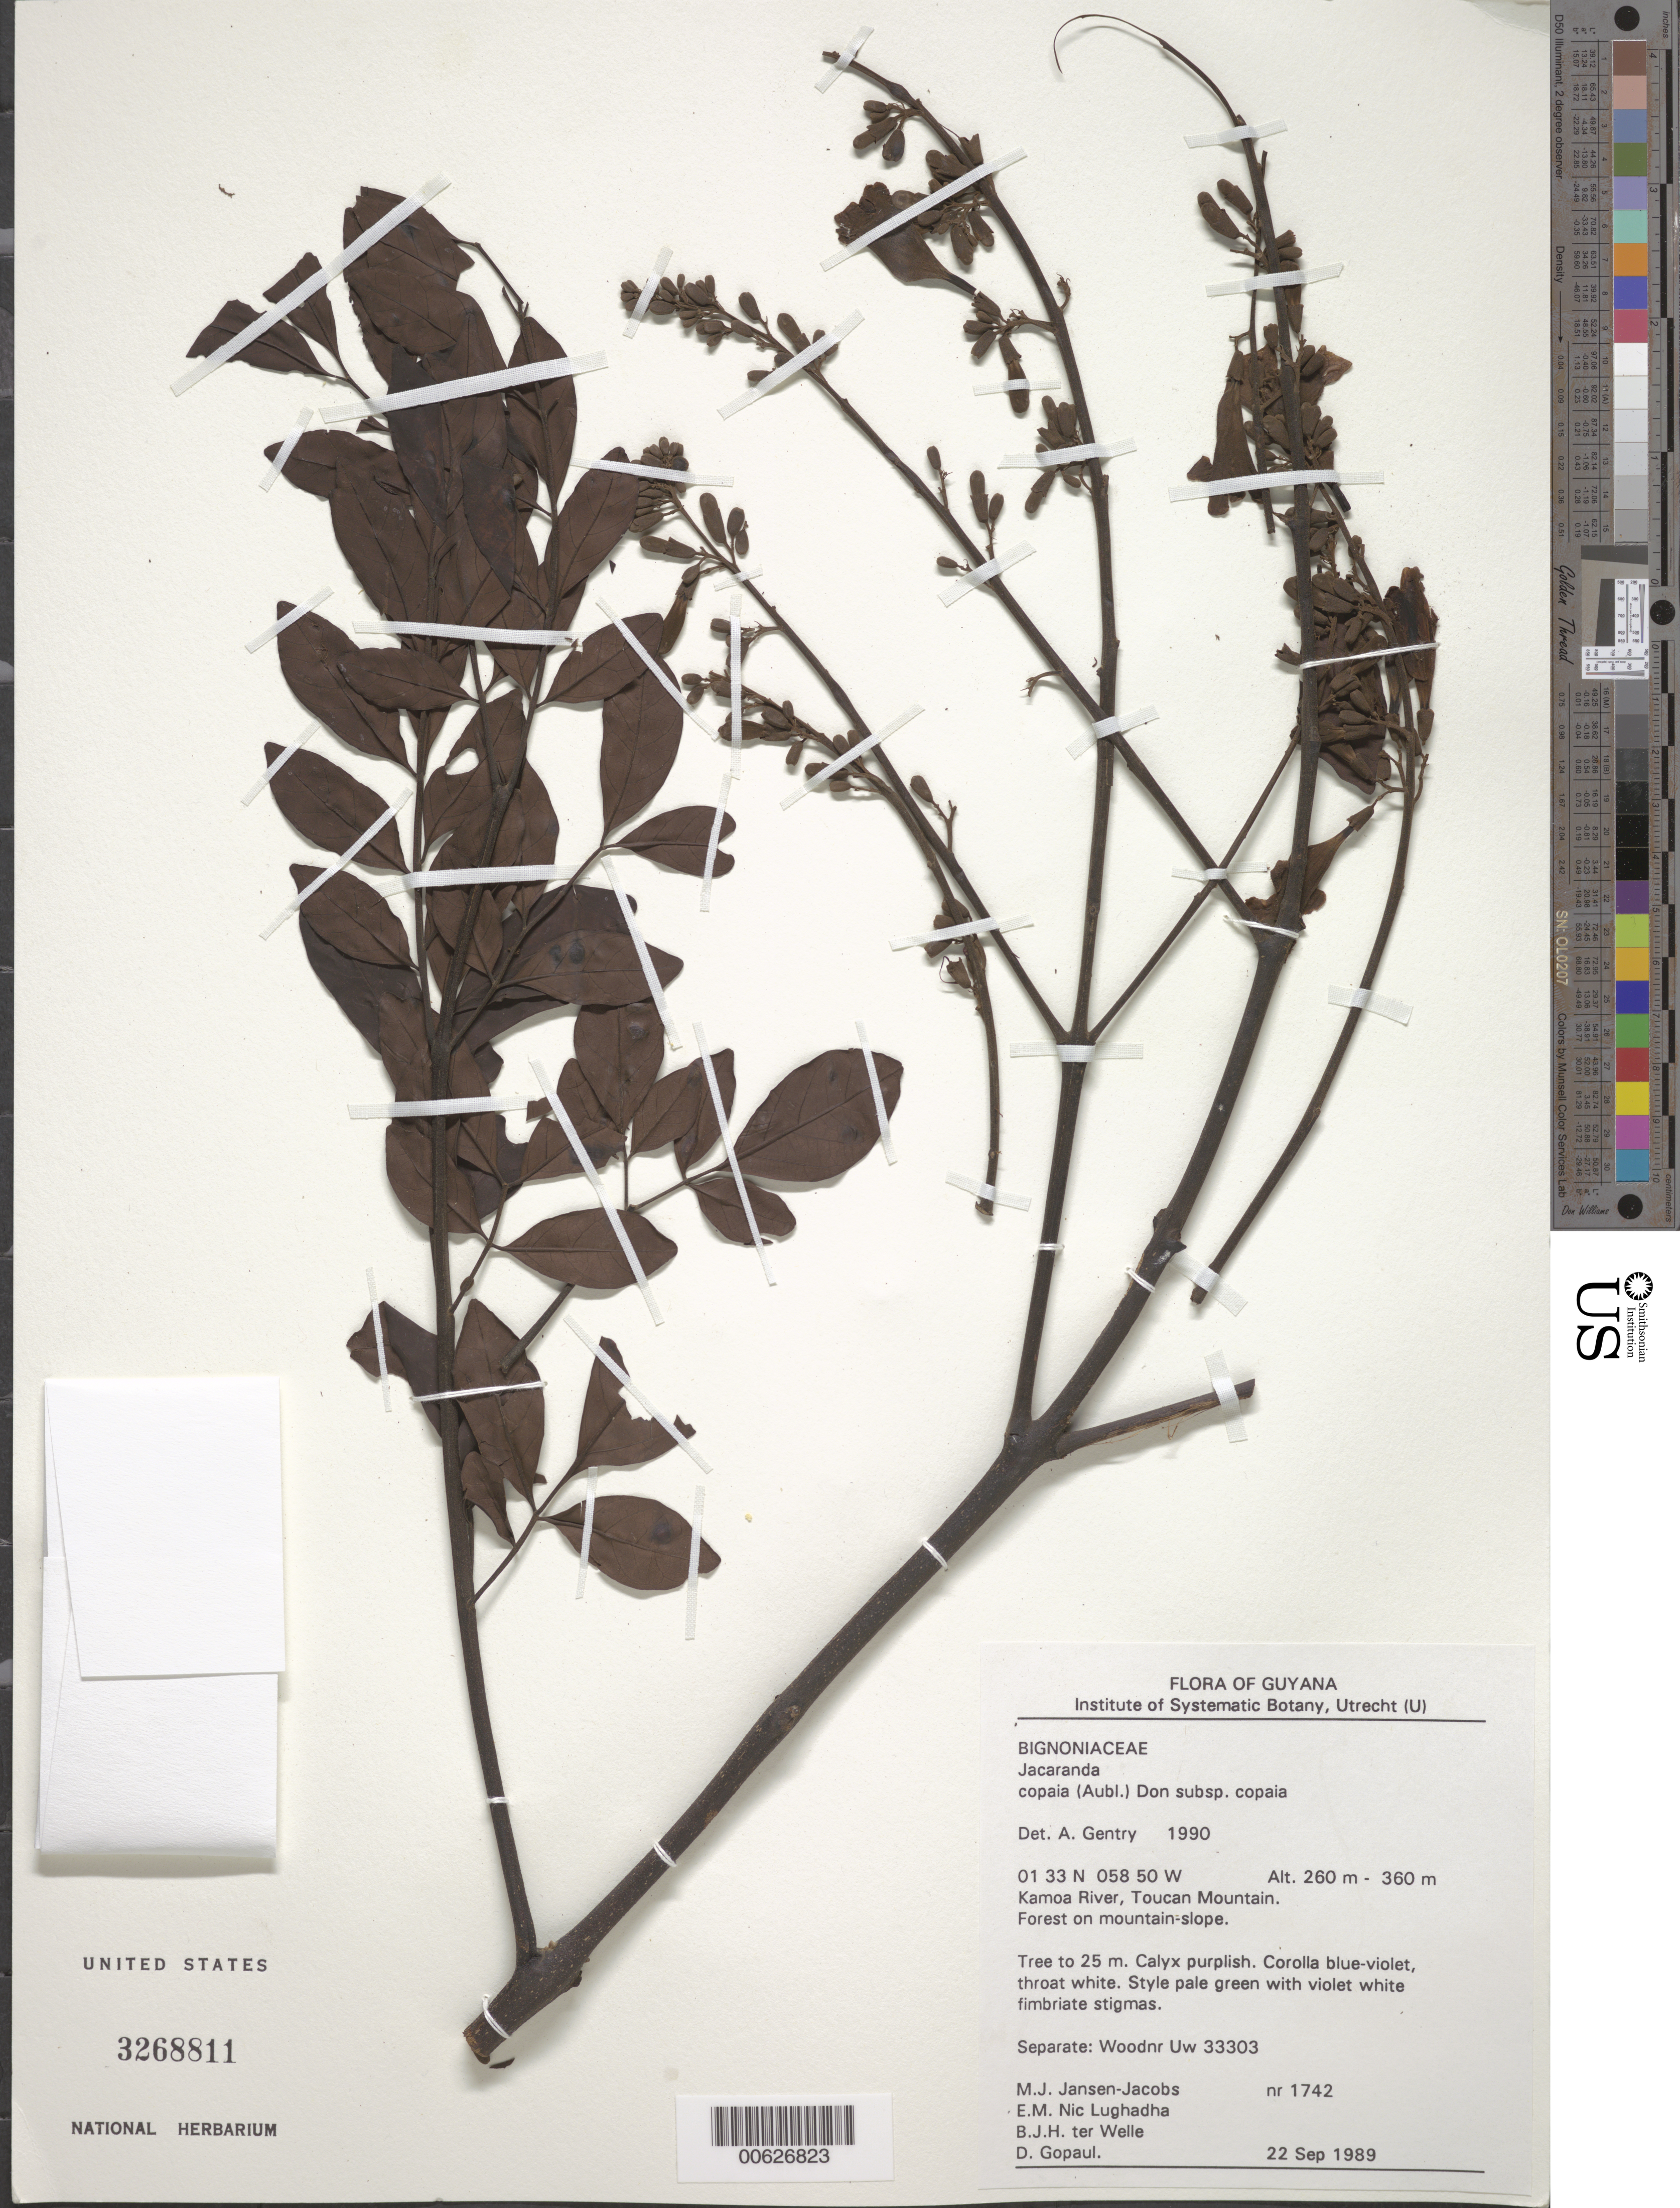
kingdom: Plantae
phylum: Tracheophyta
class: Magnoliopsida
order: Lamiales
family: Bignoniaceae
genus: Jacaranda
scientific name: Jacaranda copaia subsp. copaia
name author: (Aubl.) D. Don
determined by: Gentry, A. H.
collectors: M. J. Jansen-Jacobs, E. Nic Lughadha, B. Welle & D. Gopaul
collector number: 1742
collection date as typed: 22-Sep-89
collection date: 1989-09-22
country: Guyana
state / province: U. Takutu-U. Essequibo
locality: Toucan Mountain, Kamoa River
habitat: Forest on mountain slope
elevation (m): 260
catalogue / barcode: US 3268811